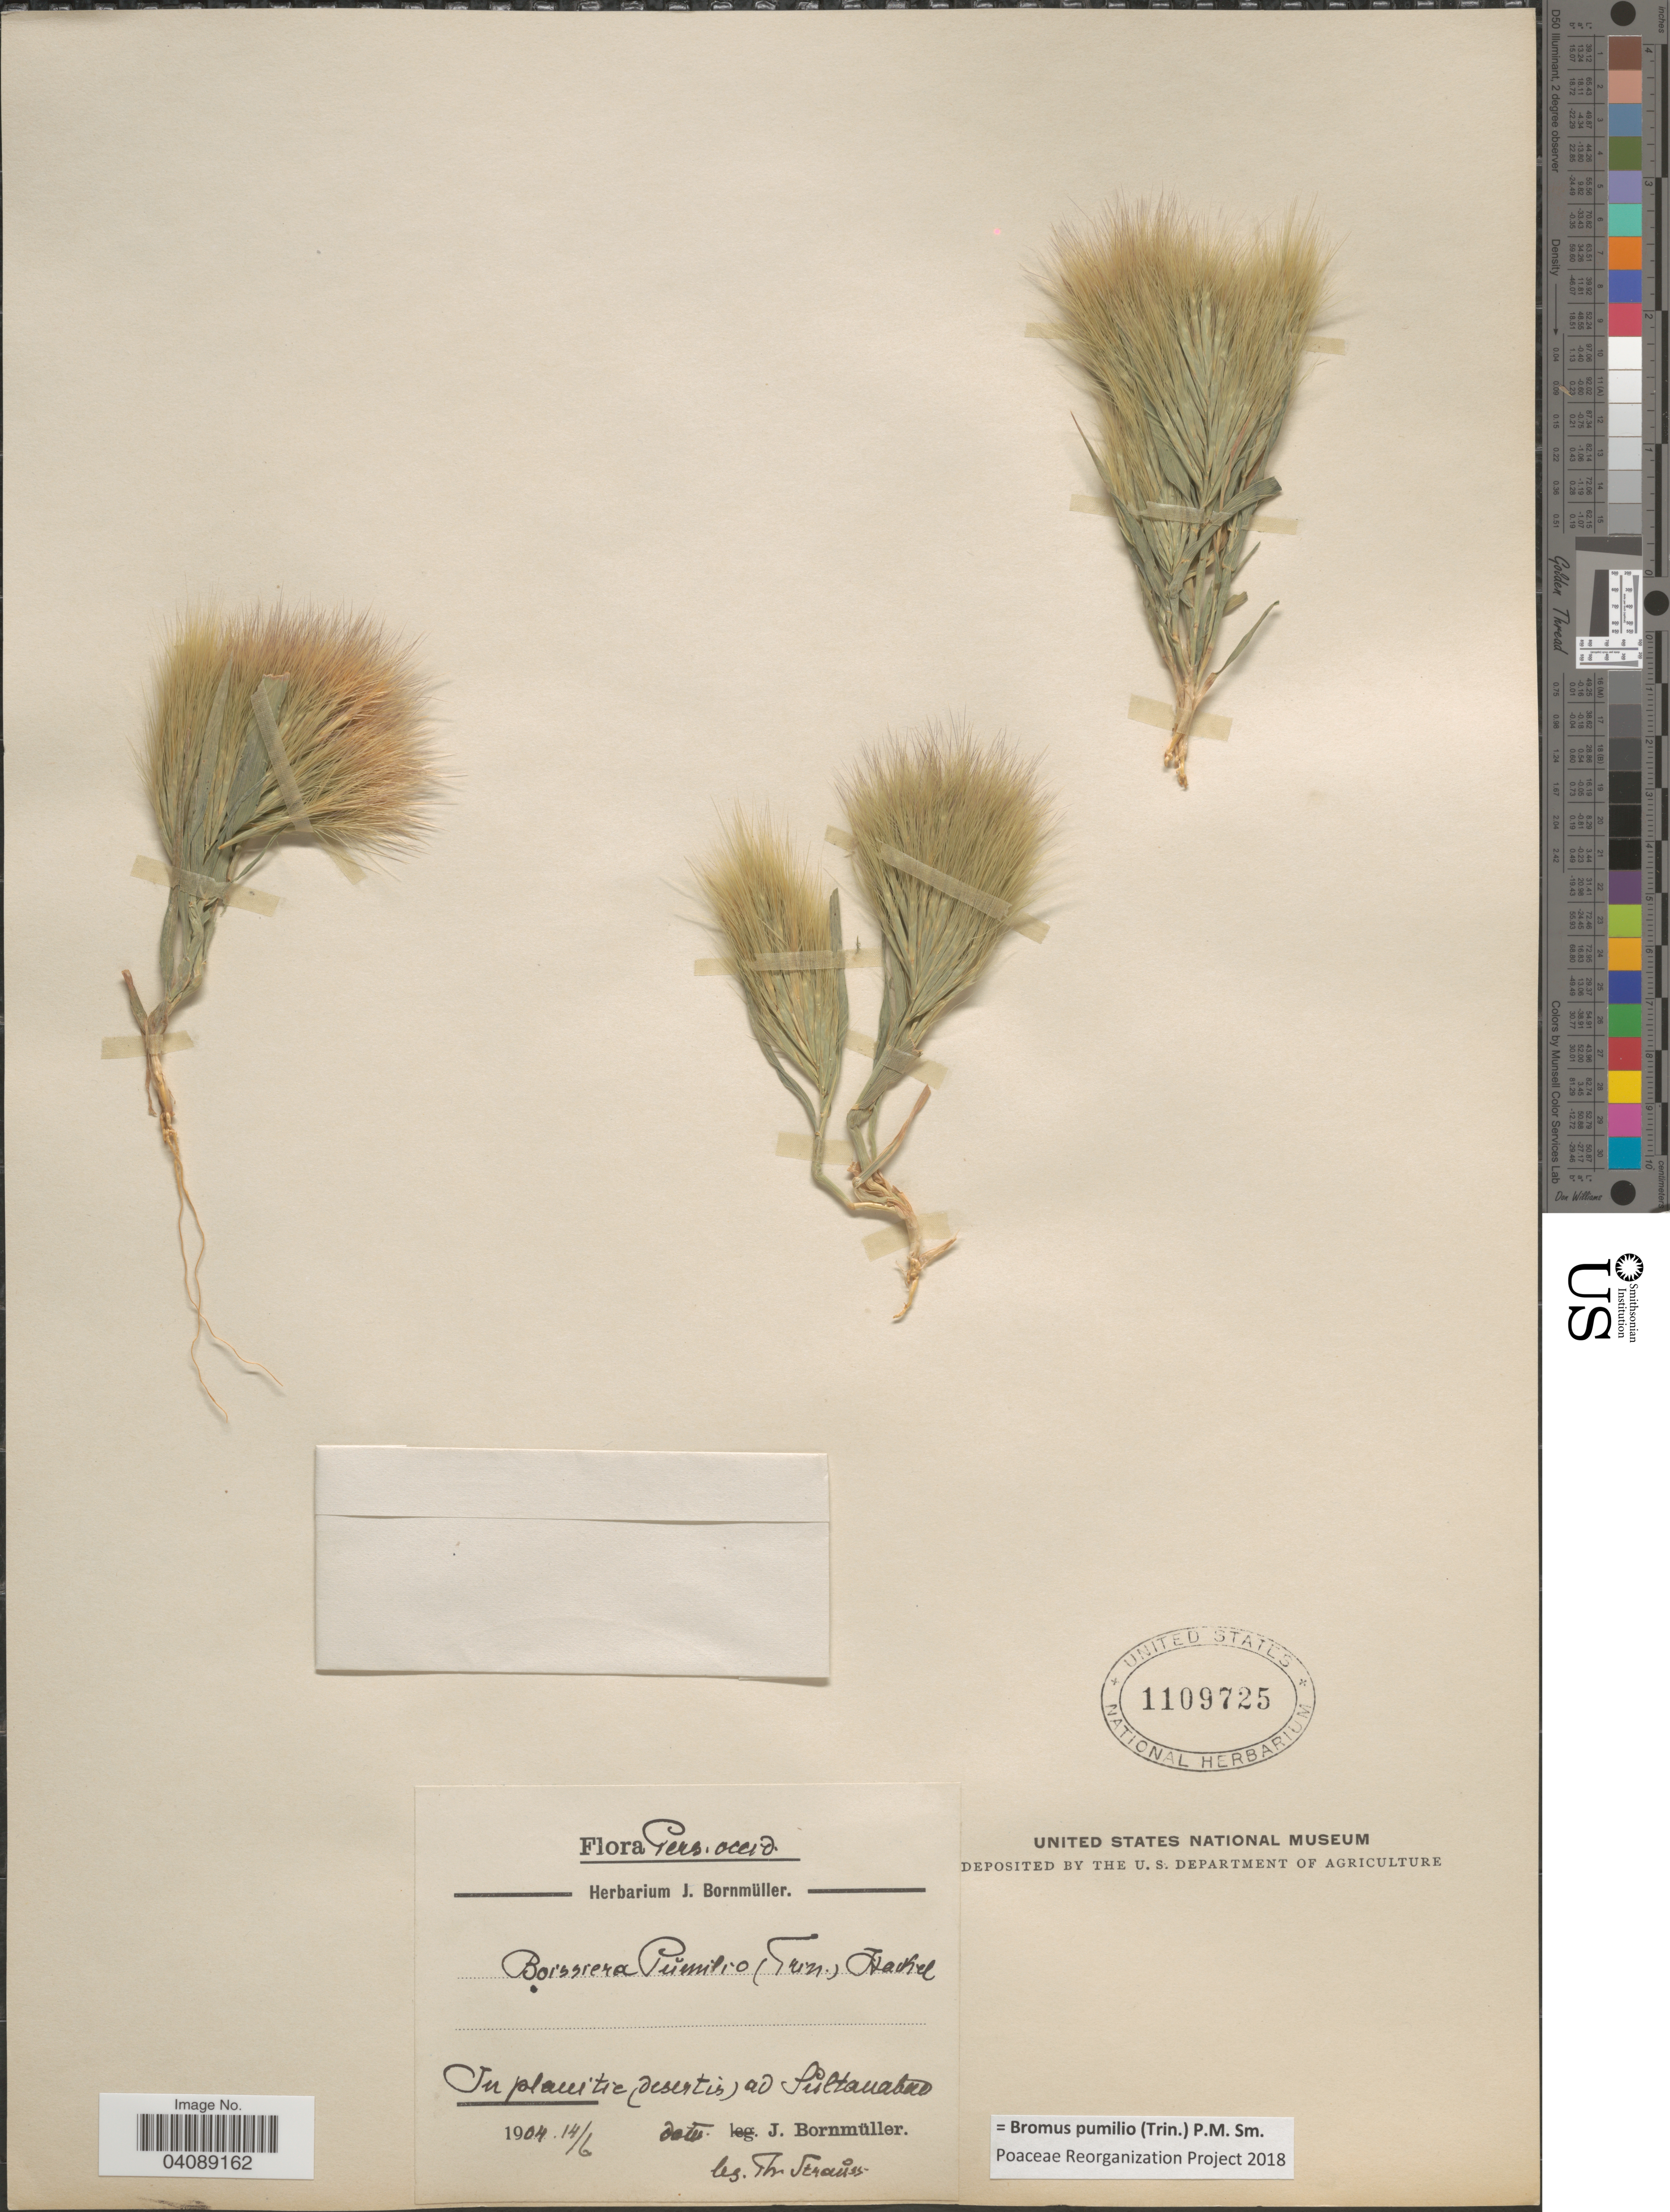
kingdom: Plantae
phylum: Tracheophyta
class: Liliopsida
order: Poales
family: Poaceae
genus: Bromus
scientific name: Bromus pumilio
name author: (Trin.) P.M. Sm.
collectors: T. Strauss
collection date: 1904-06-14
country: Iran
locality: Pers. occid. In planitie (desertis) ad Sůltanabne [interpreted].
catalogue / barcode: US 1109725